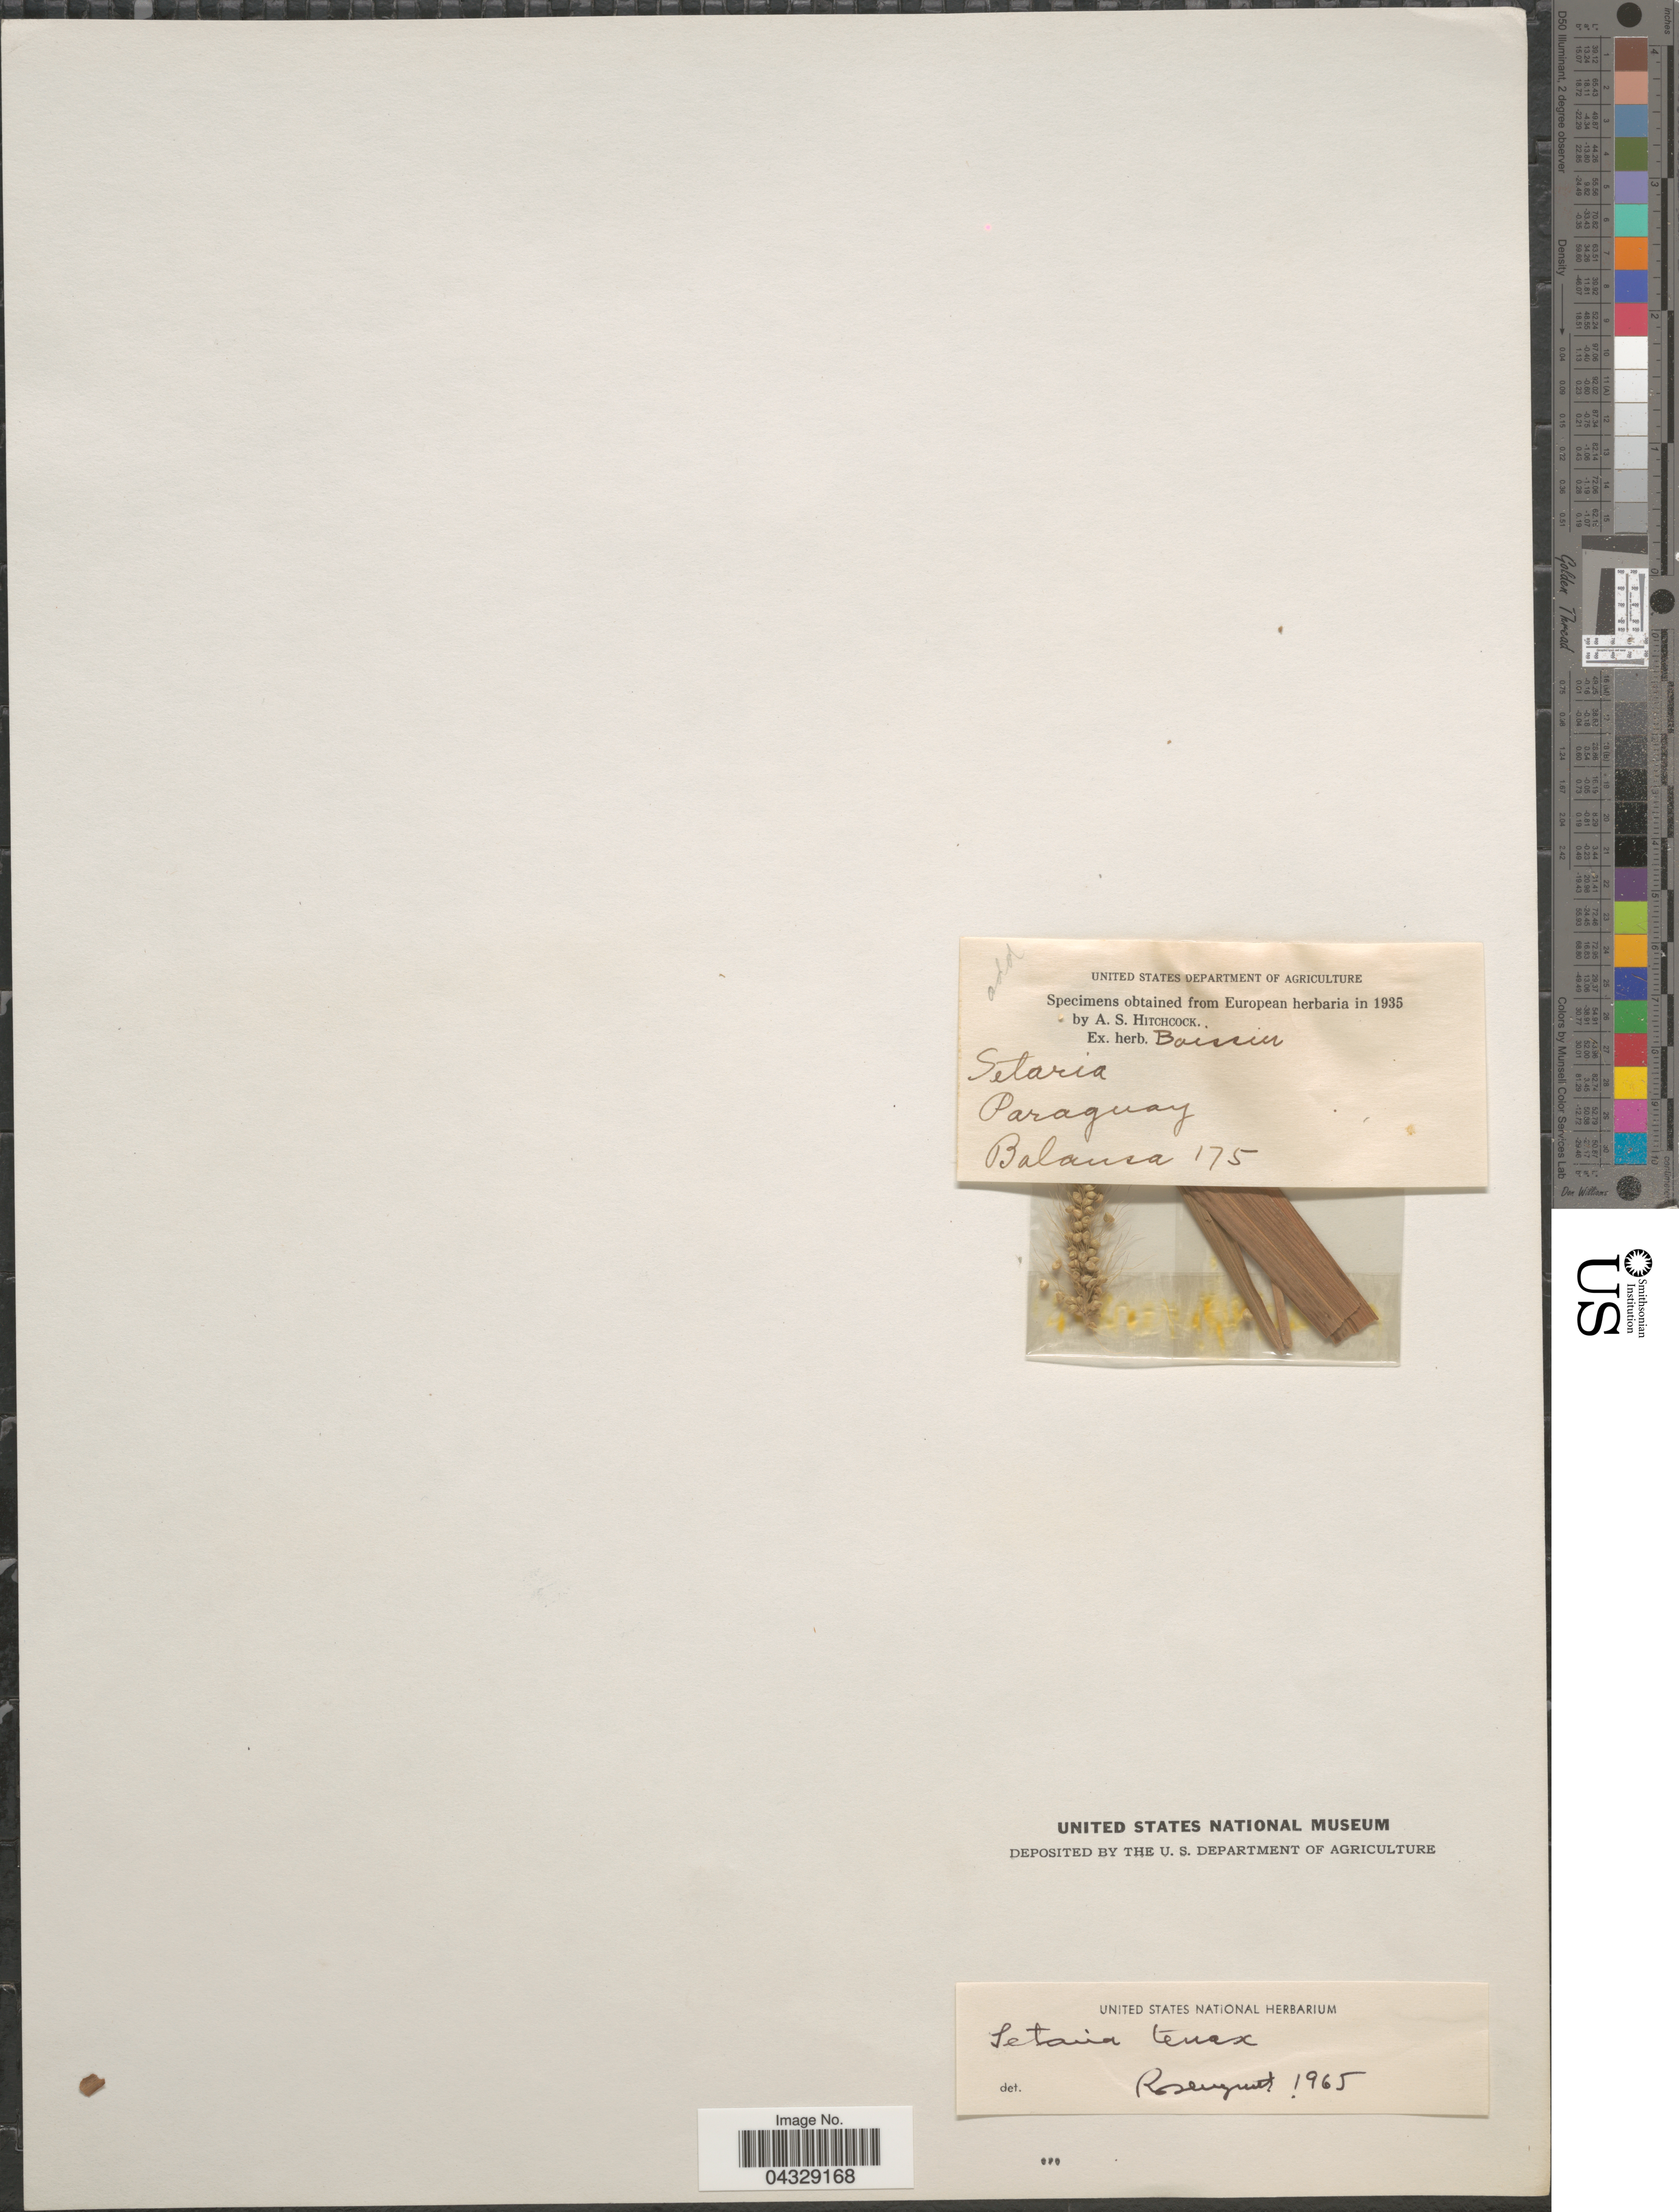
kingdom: Plantae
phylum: Tracheophyta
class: Liliopsida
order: Poales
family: Poaceae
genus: Setaria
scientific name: Setaria tenax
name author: (Rich.) Desv.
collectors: -. Balansa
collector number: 175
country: Paraguay